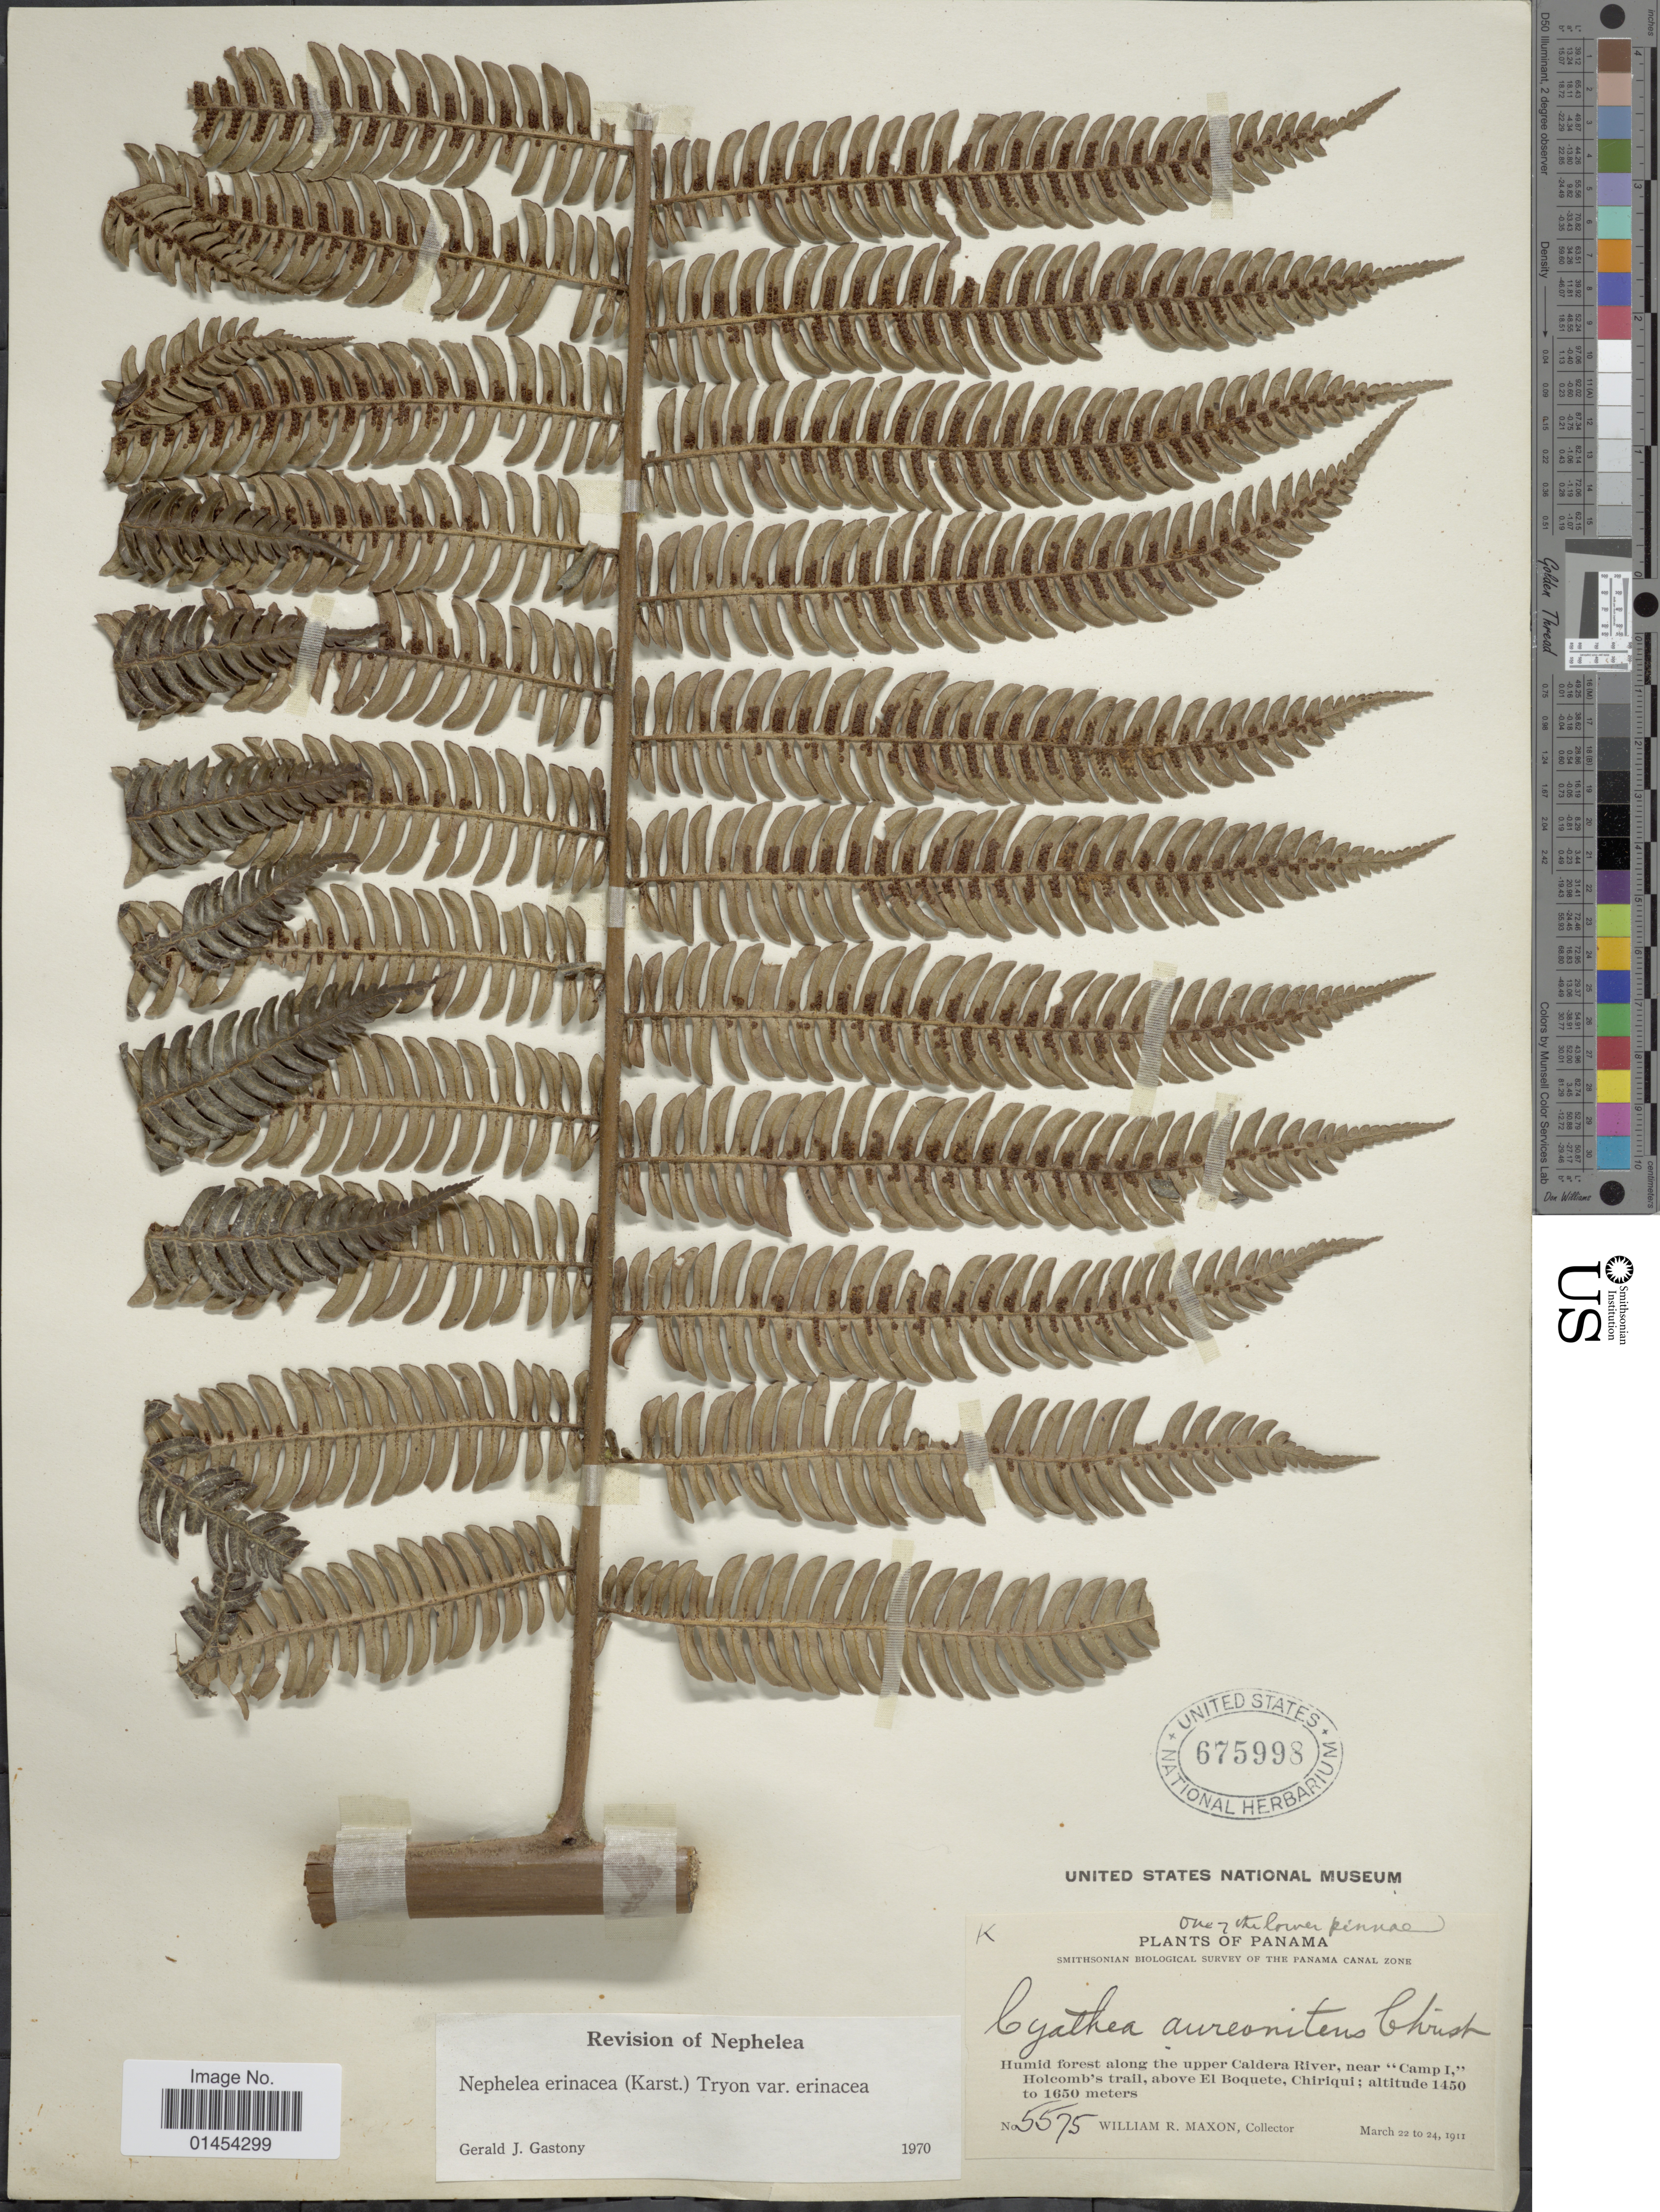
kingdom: Plantae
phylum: Tracheophyta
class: Polypodiopsida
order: Cyatheales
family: Cyatheaceae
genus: Alsophila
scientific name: Alsophila erinacea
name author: (H. Karst.) D.S. Conant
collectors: W. R. Maxon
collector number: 5575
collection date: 1911-03-22/1911-03-24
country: Panama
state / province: Chiriqui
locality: Humid forest along the upper Caldera River, near "Camp I", Holcomb's trail, above El Boquete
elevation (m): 1450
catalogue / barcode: US 675998